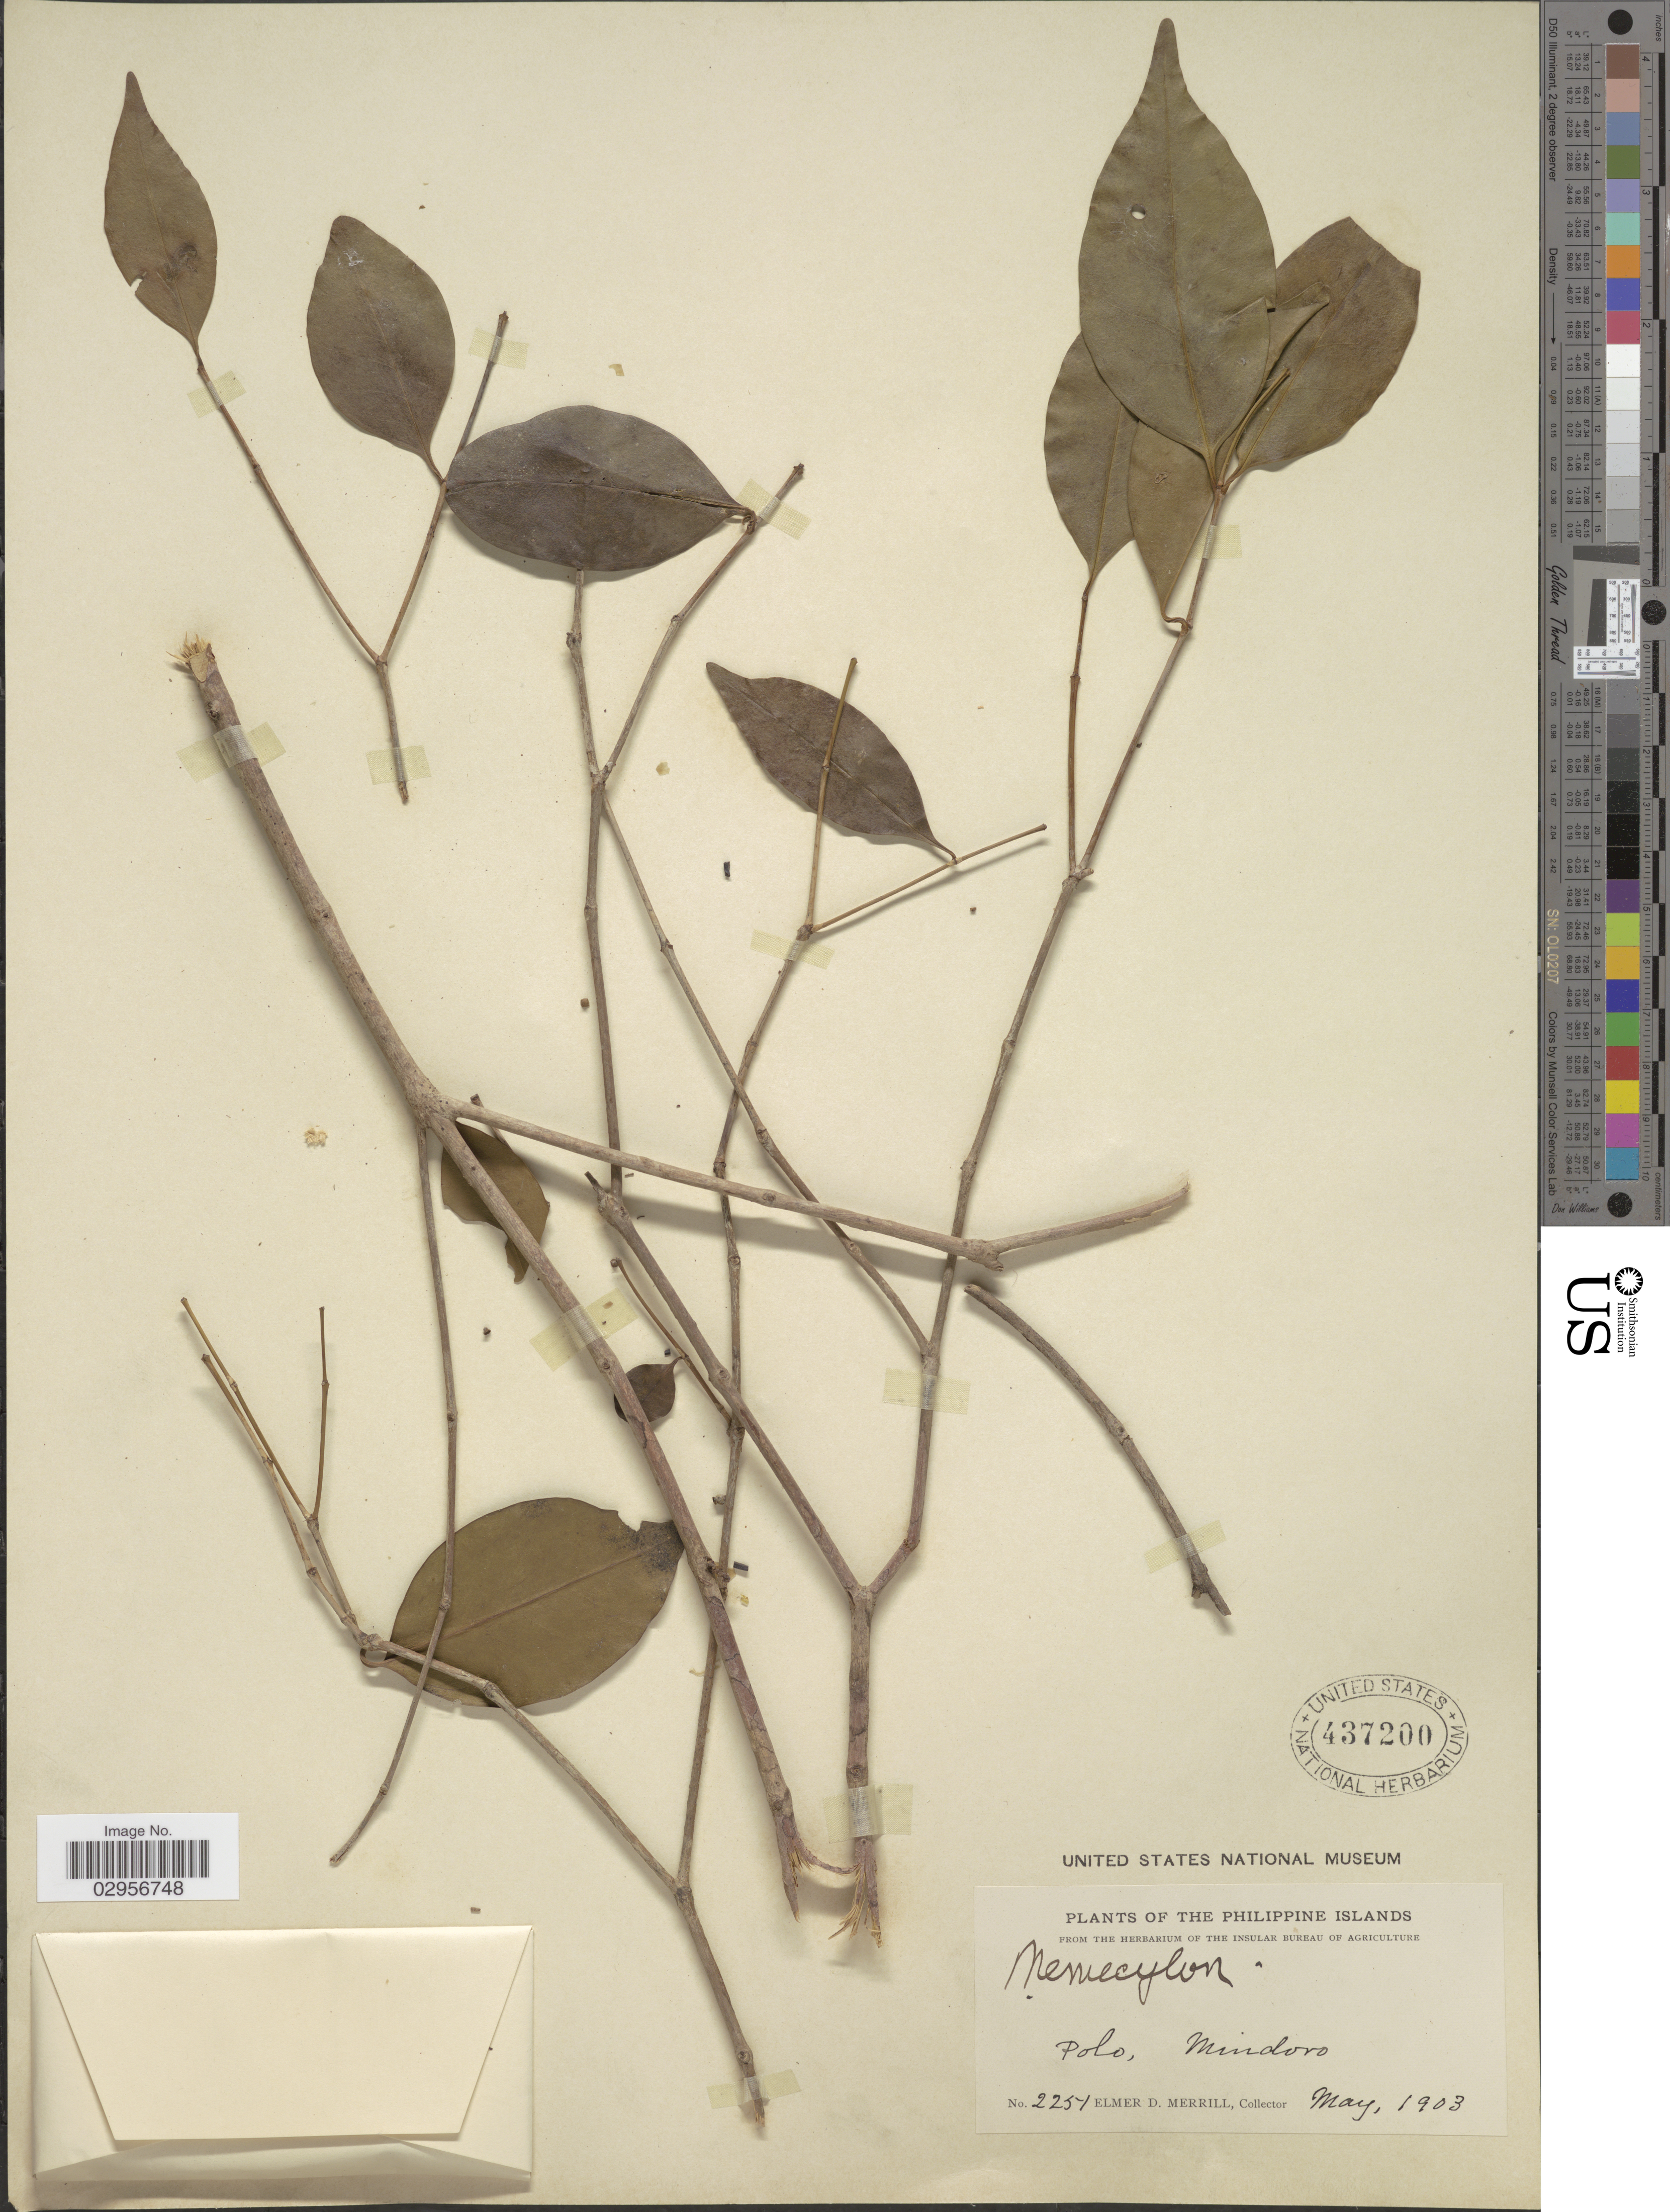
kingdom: Plantae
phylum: Tracheophyta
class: Magnoliopsida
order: Myrtales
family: Melastomataceae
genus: Memecylon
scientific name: Memecylon subfurfuraceum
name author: Merr.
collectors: E. D. Merrill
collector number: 2251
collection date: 1903-05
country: Philippines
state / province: Mimaropa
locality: Polo, Mindoro.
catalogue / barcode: US 437200